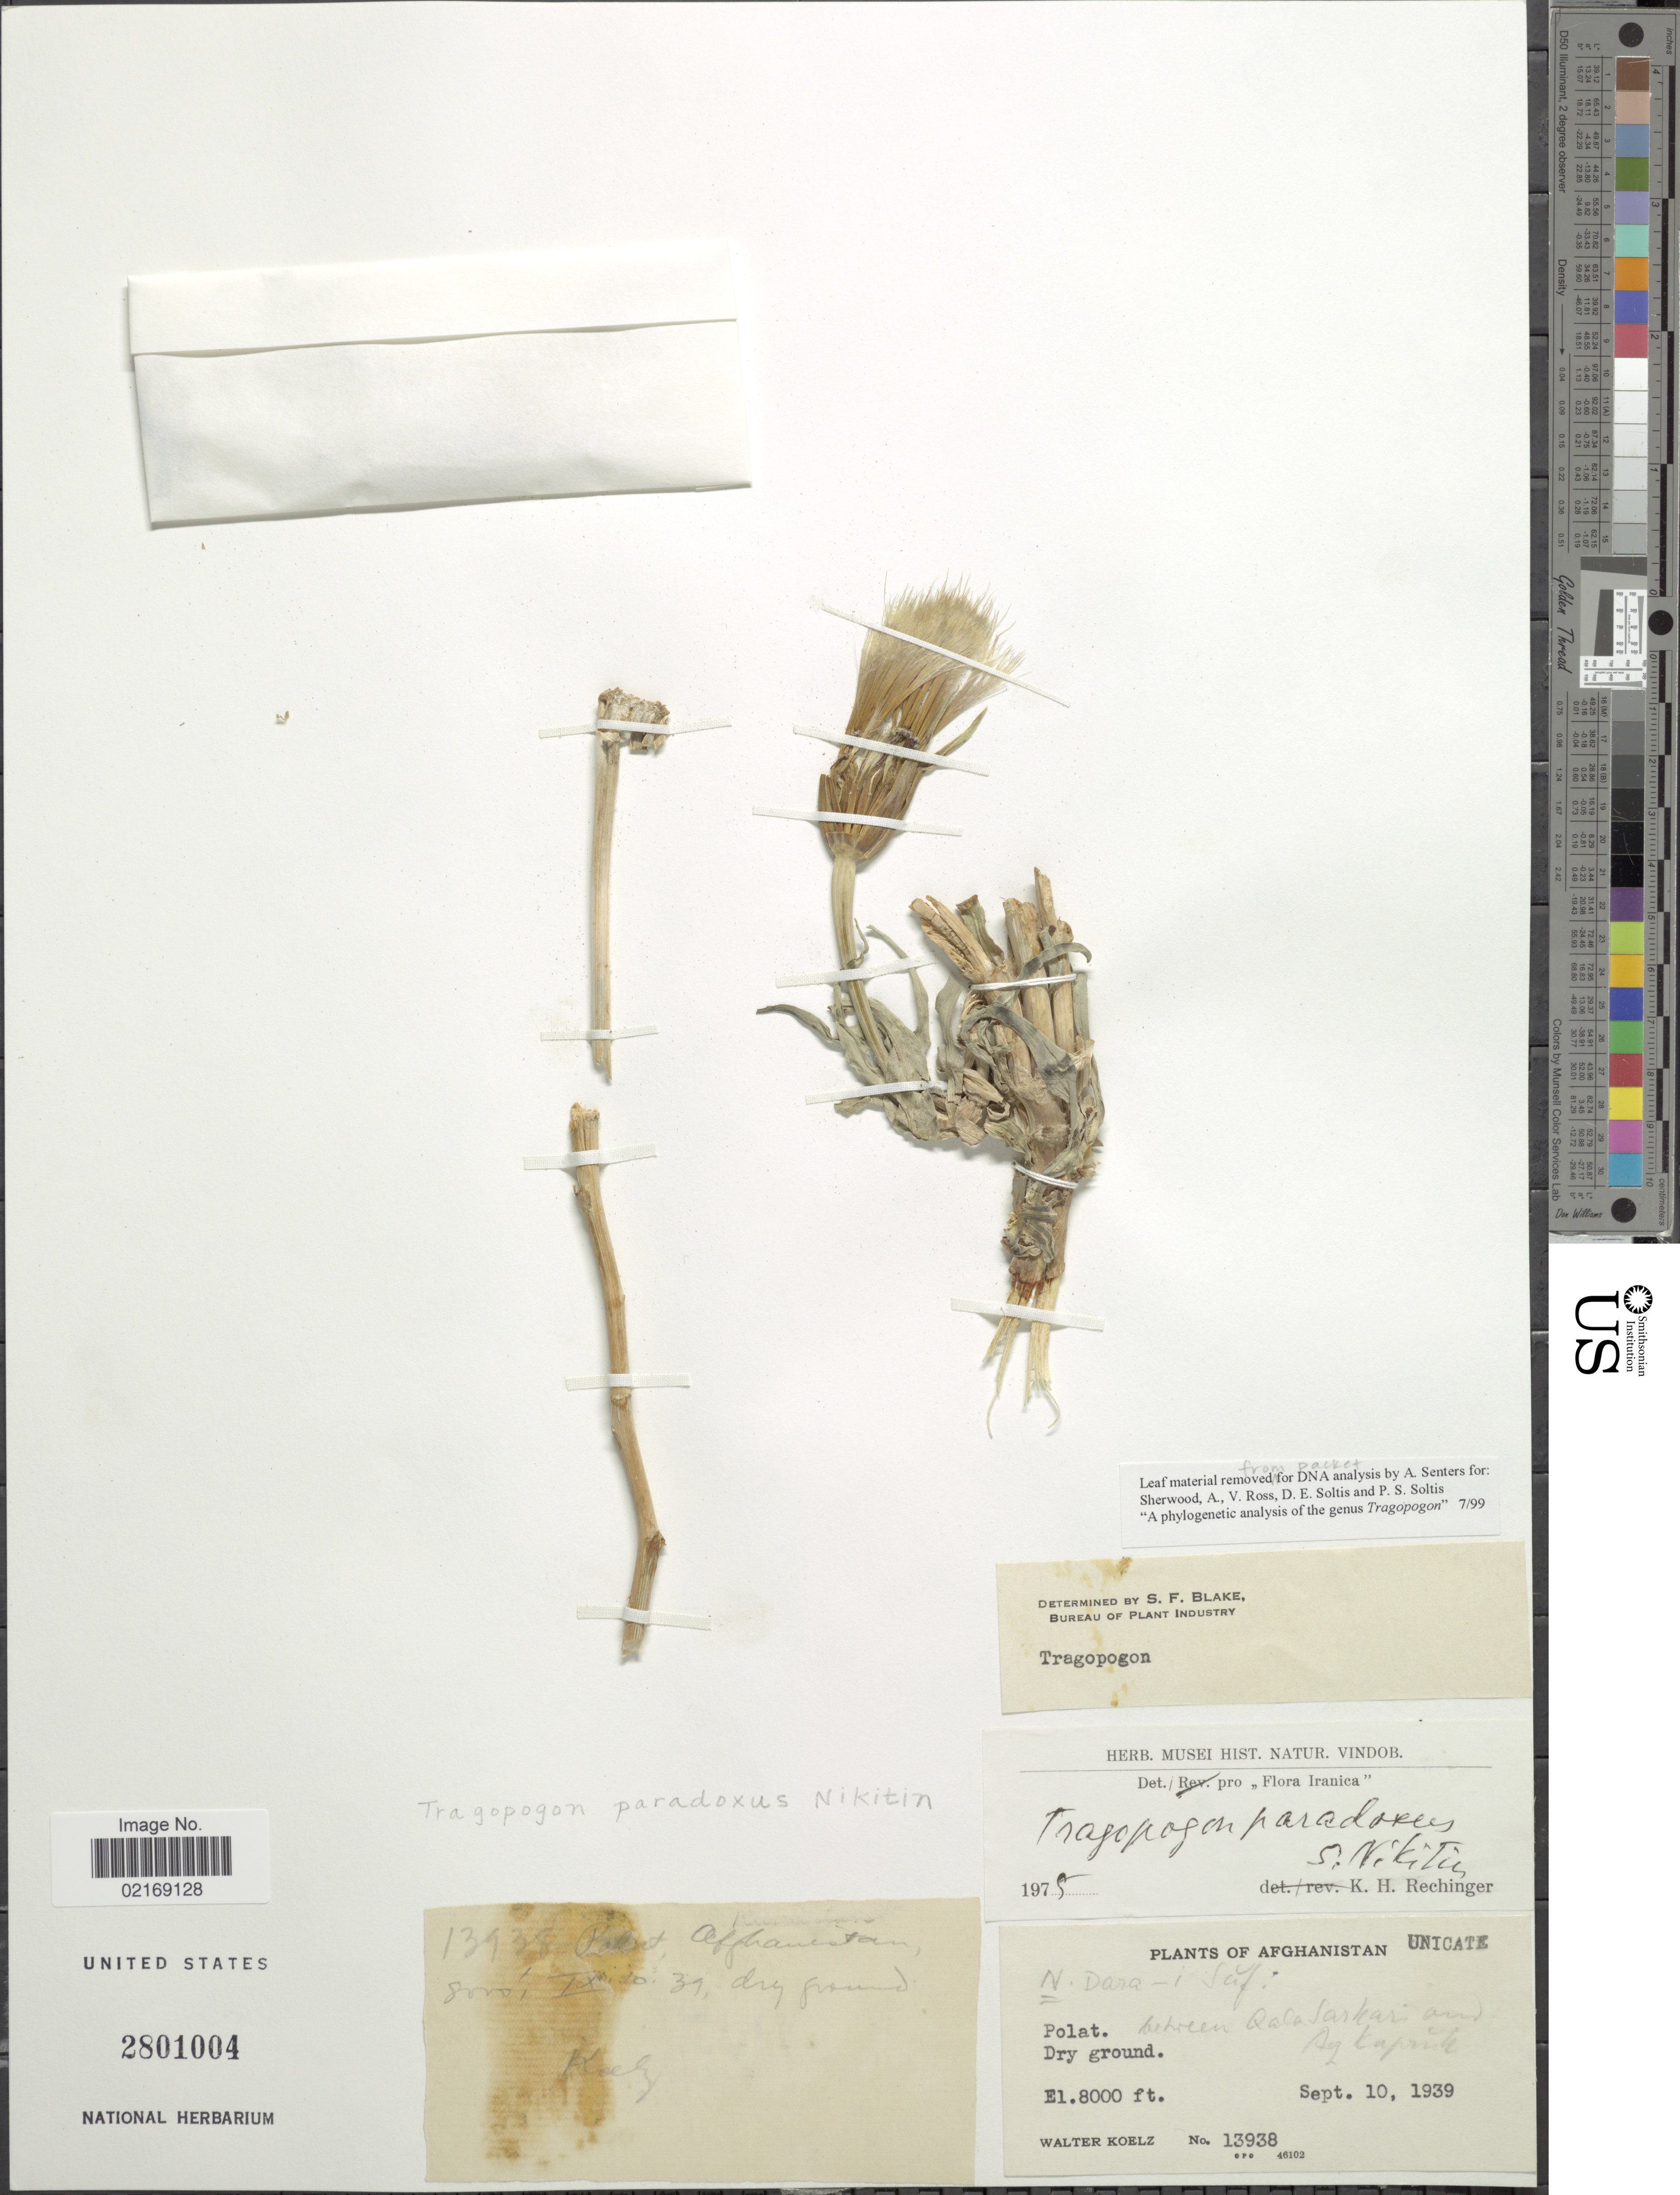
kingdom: Plantae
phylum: Tracheophyta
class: Magnoliopsida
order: Asterales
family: Asteraceae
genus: Tragopogon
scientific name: Tragopogon paradoxus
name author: S.A. Nikitin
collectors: W. N. Koelz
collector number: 13938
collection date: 1939-09-10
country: Afghanistan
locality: Polat. between Qalasarkar and Agkaprik [interpreted]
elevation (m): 2438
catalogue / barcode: US 2801004